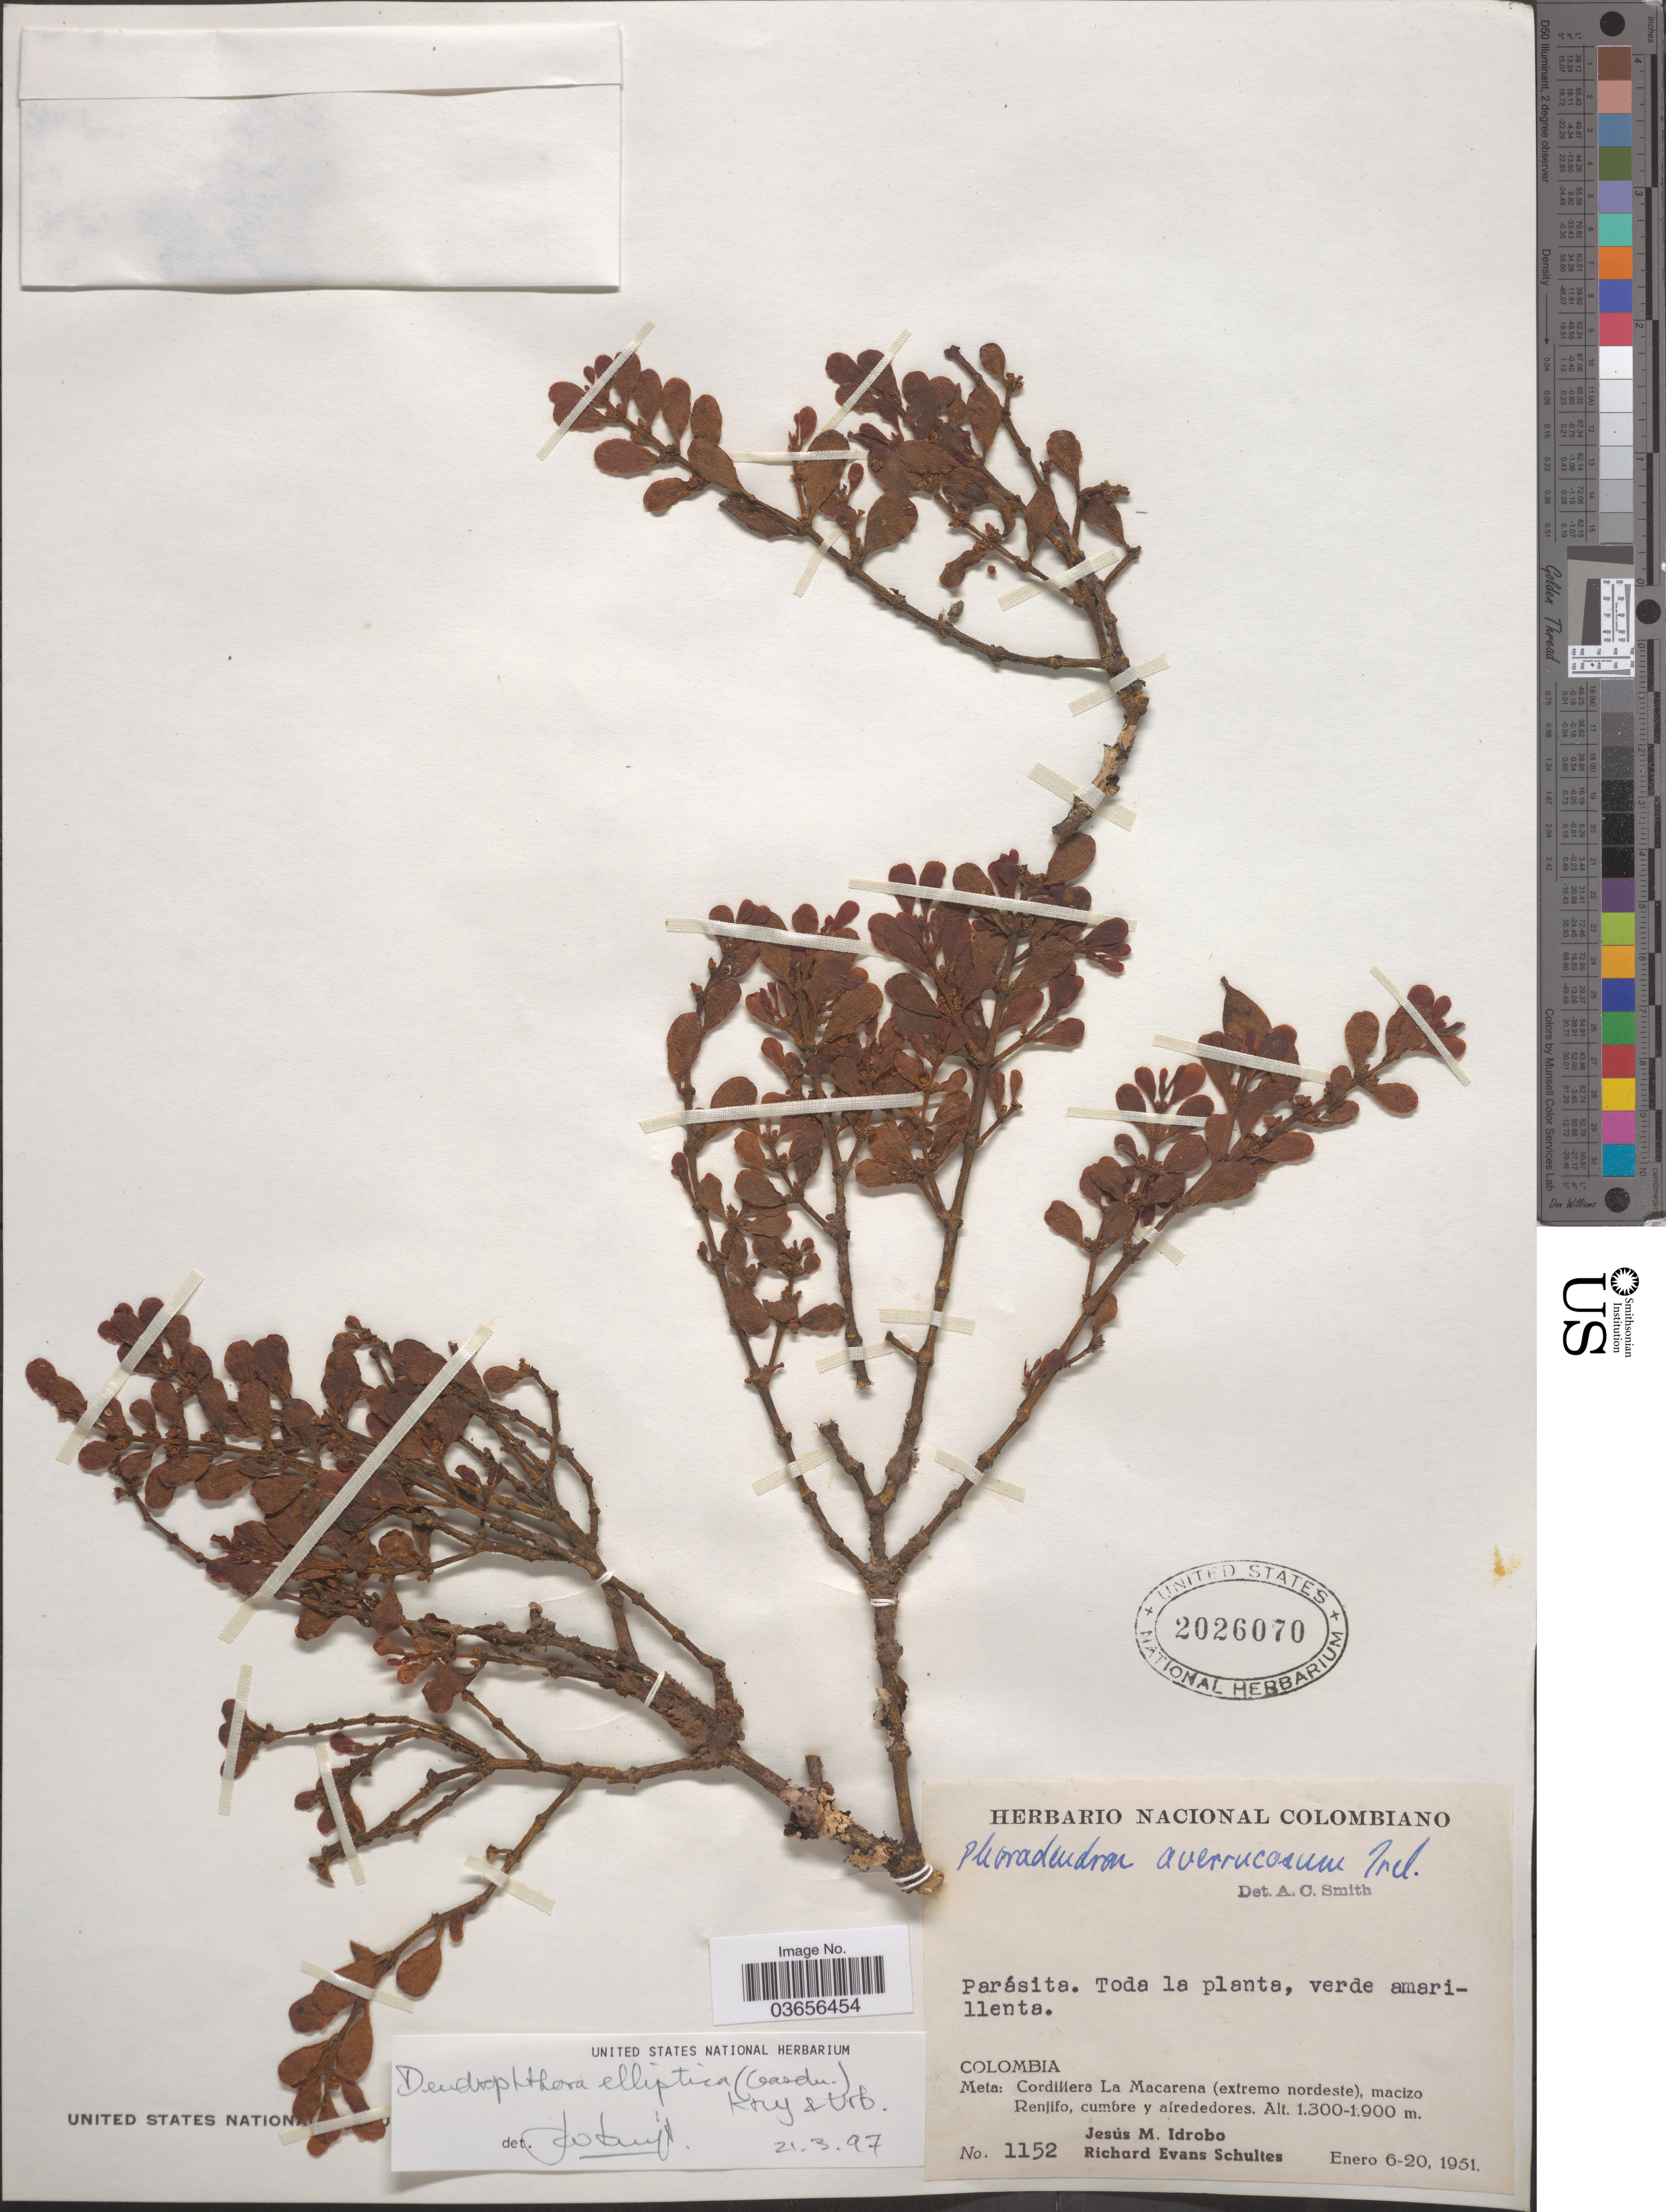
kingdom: Plantae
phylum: Tracheophyta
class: Magnoliopsida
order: Santalales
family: Viscaceae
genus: Dendrophthora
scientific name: Dendrophthora elliptica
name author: (Gardner) Krug & Urb.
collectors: J. M. Idrobo & R. E. Schultes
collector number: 1152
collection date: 1951-01-06/1951-01-20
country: Colombia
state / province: Meta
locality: Cordillera La Macarena (extremo nordeste), macizo Renjifo, cumbre y alrededores.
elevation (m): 1300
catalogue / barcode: US 2026070